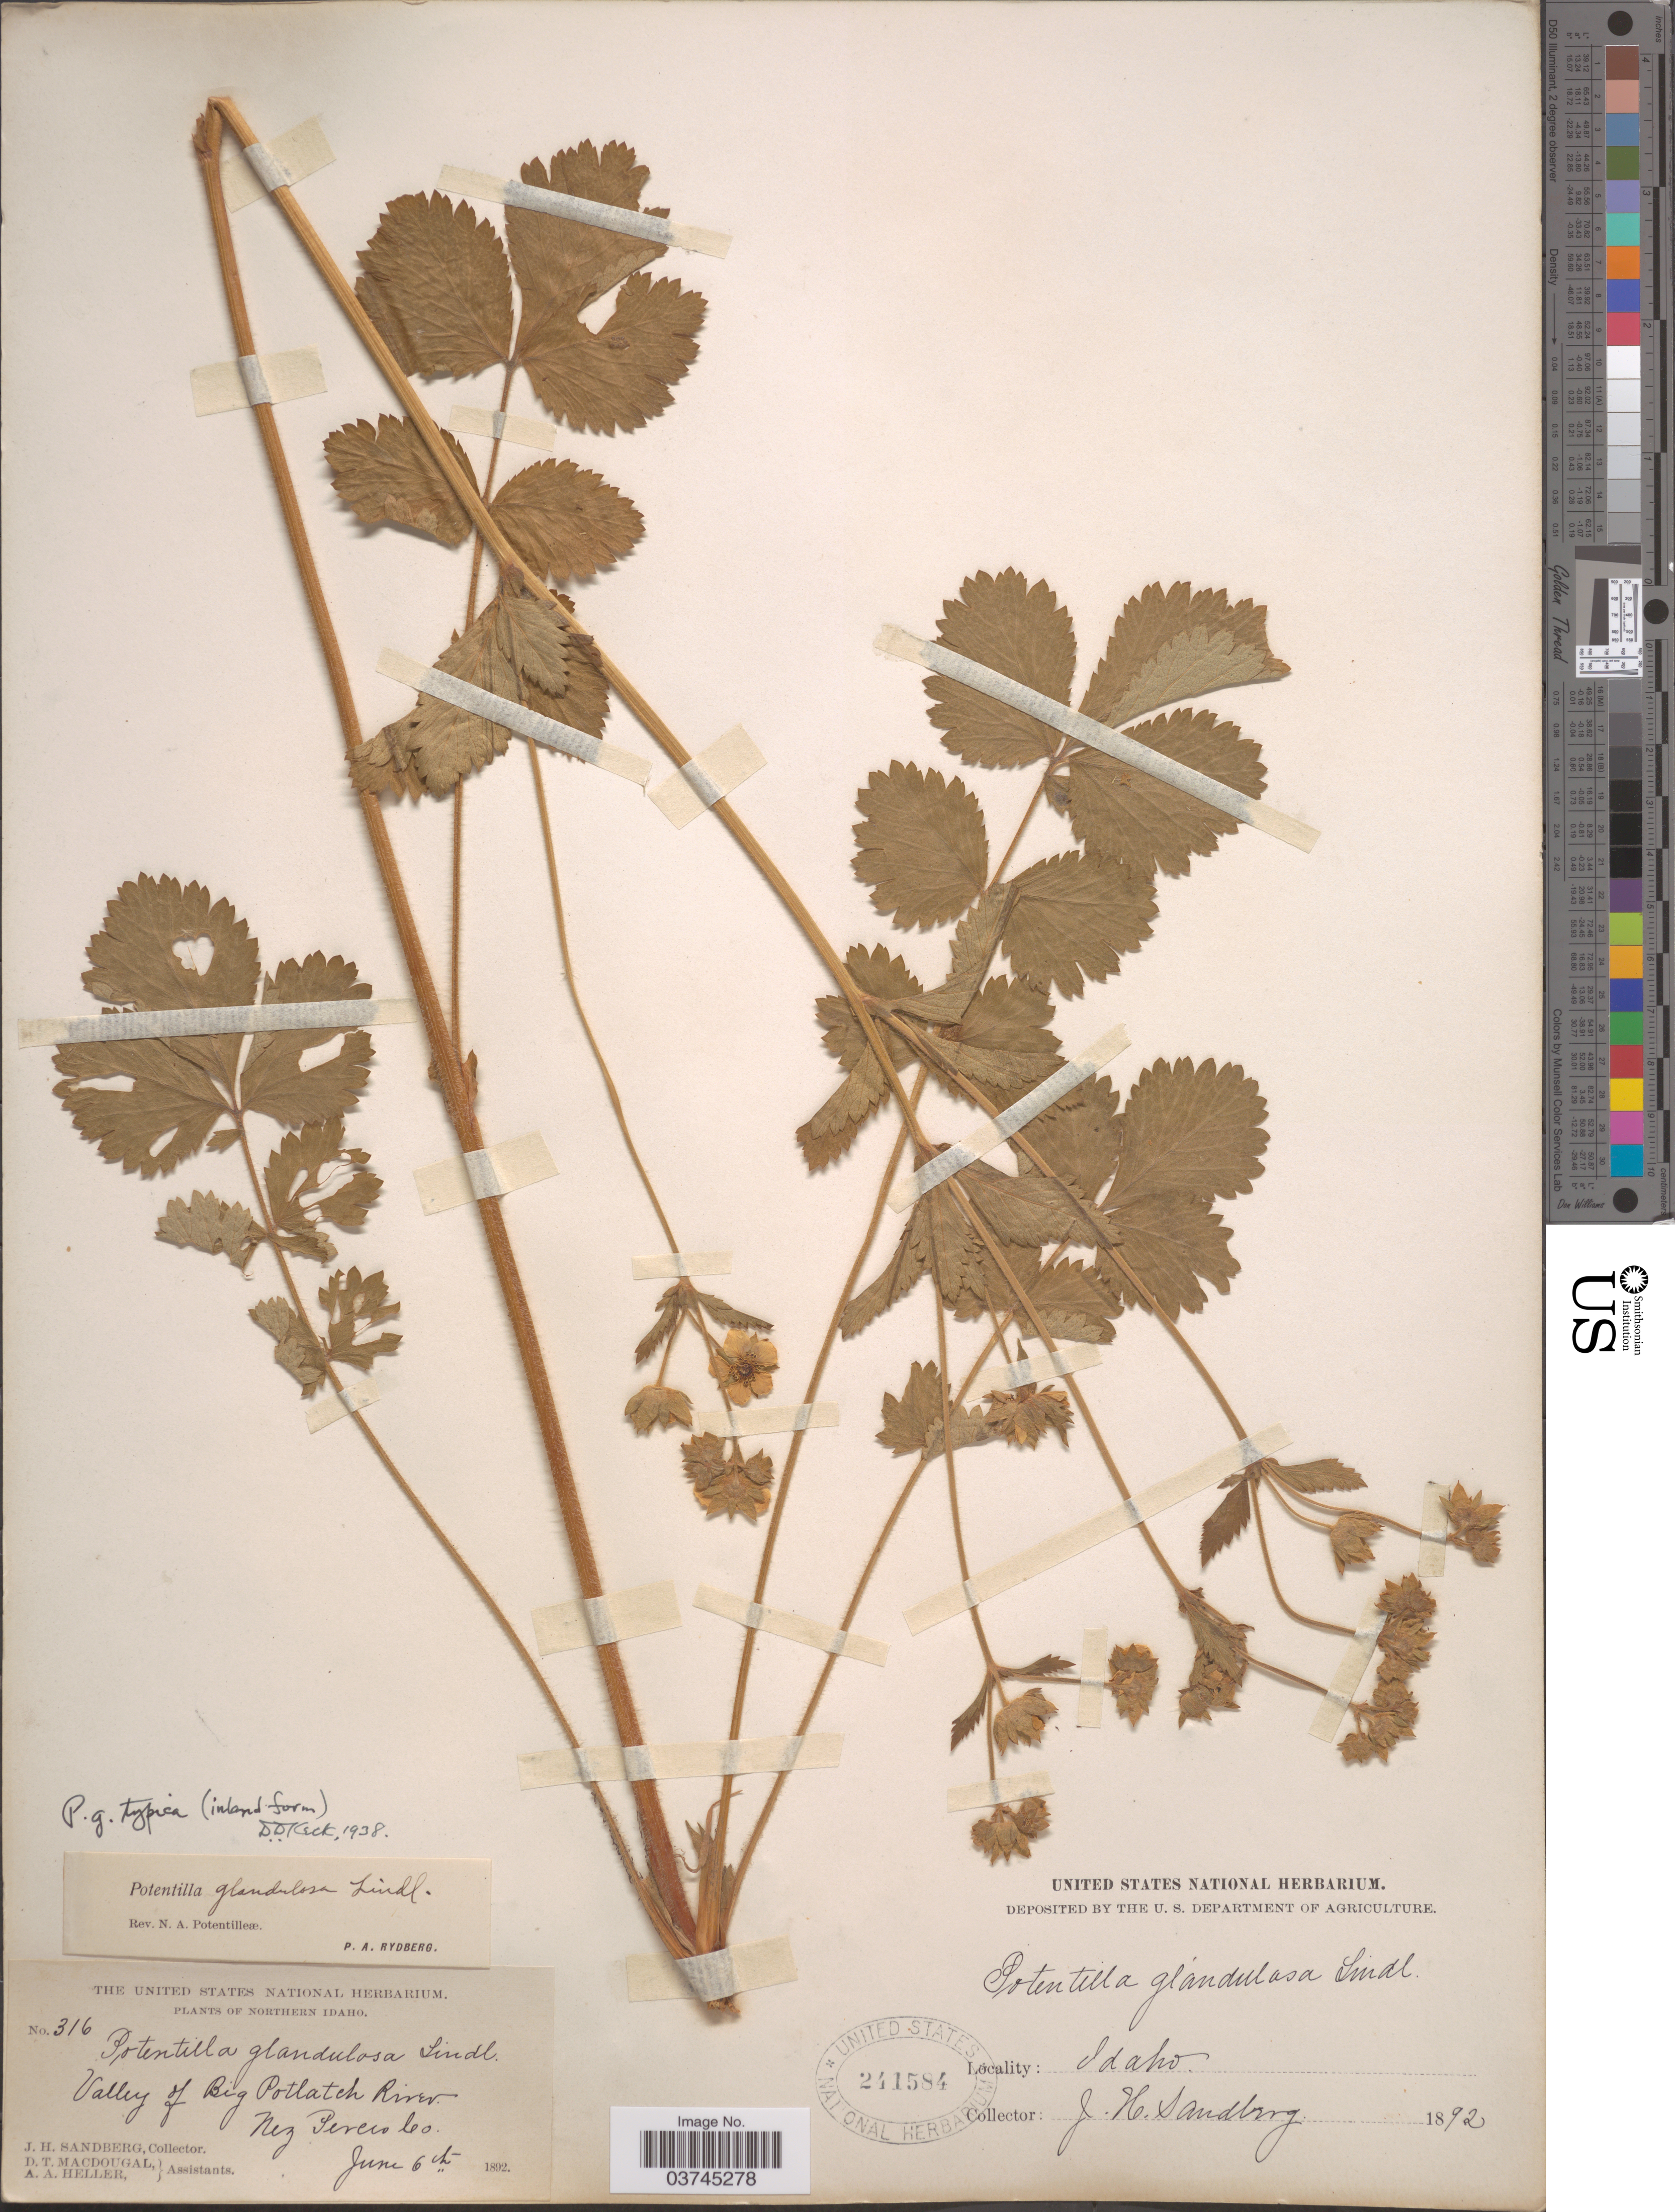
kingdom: Plantae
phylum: Tracheophyta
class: Magnoliopsida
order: Rosales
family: Rosaceae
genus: Drymocallis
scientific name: Drymocallis glandulosa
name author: (Lindl.) Rydb.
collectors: J. H. Sandberg, D. T. MacDougal & A. A. Heller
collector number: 316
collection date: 1892-06-06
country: United States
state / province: Idaho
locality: Northern Idaho. Valley of Big Potlatch River. Nez Perces Co.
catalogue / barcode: US 241584